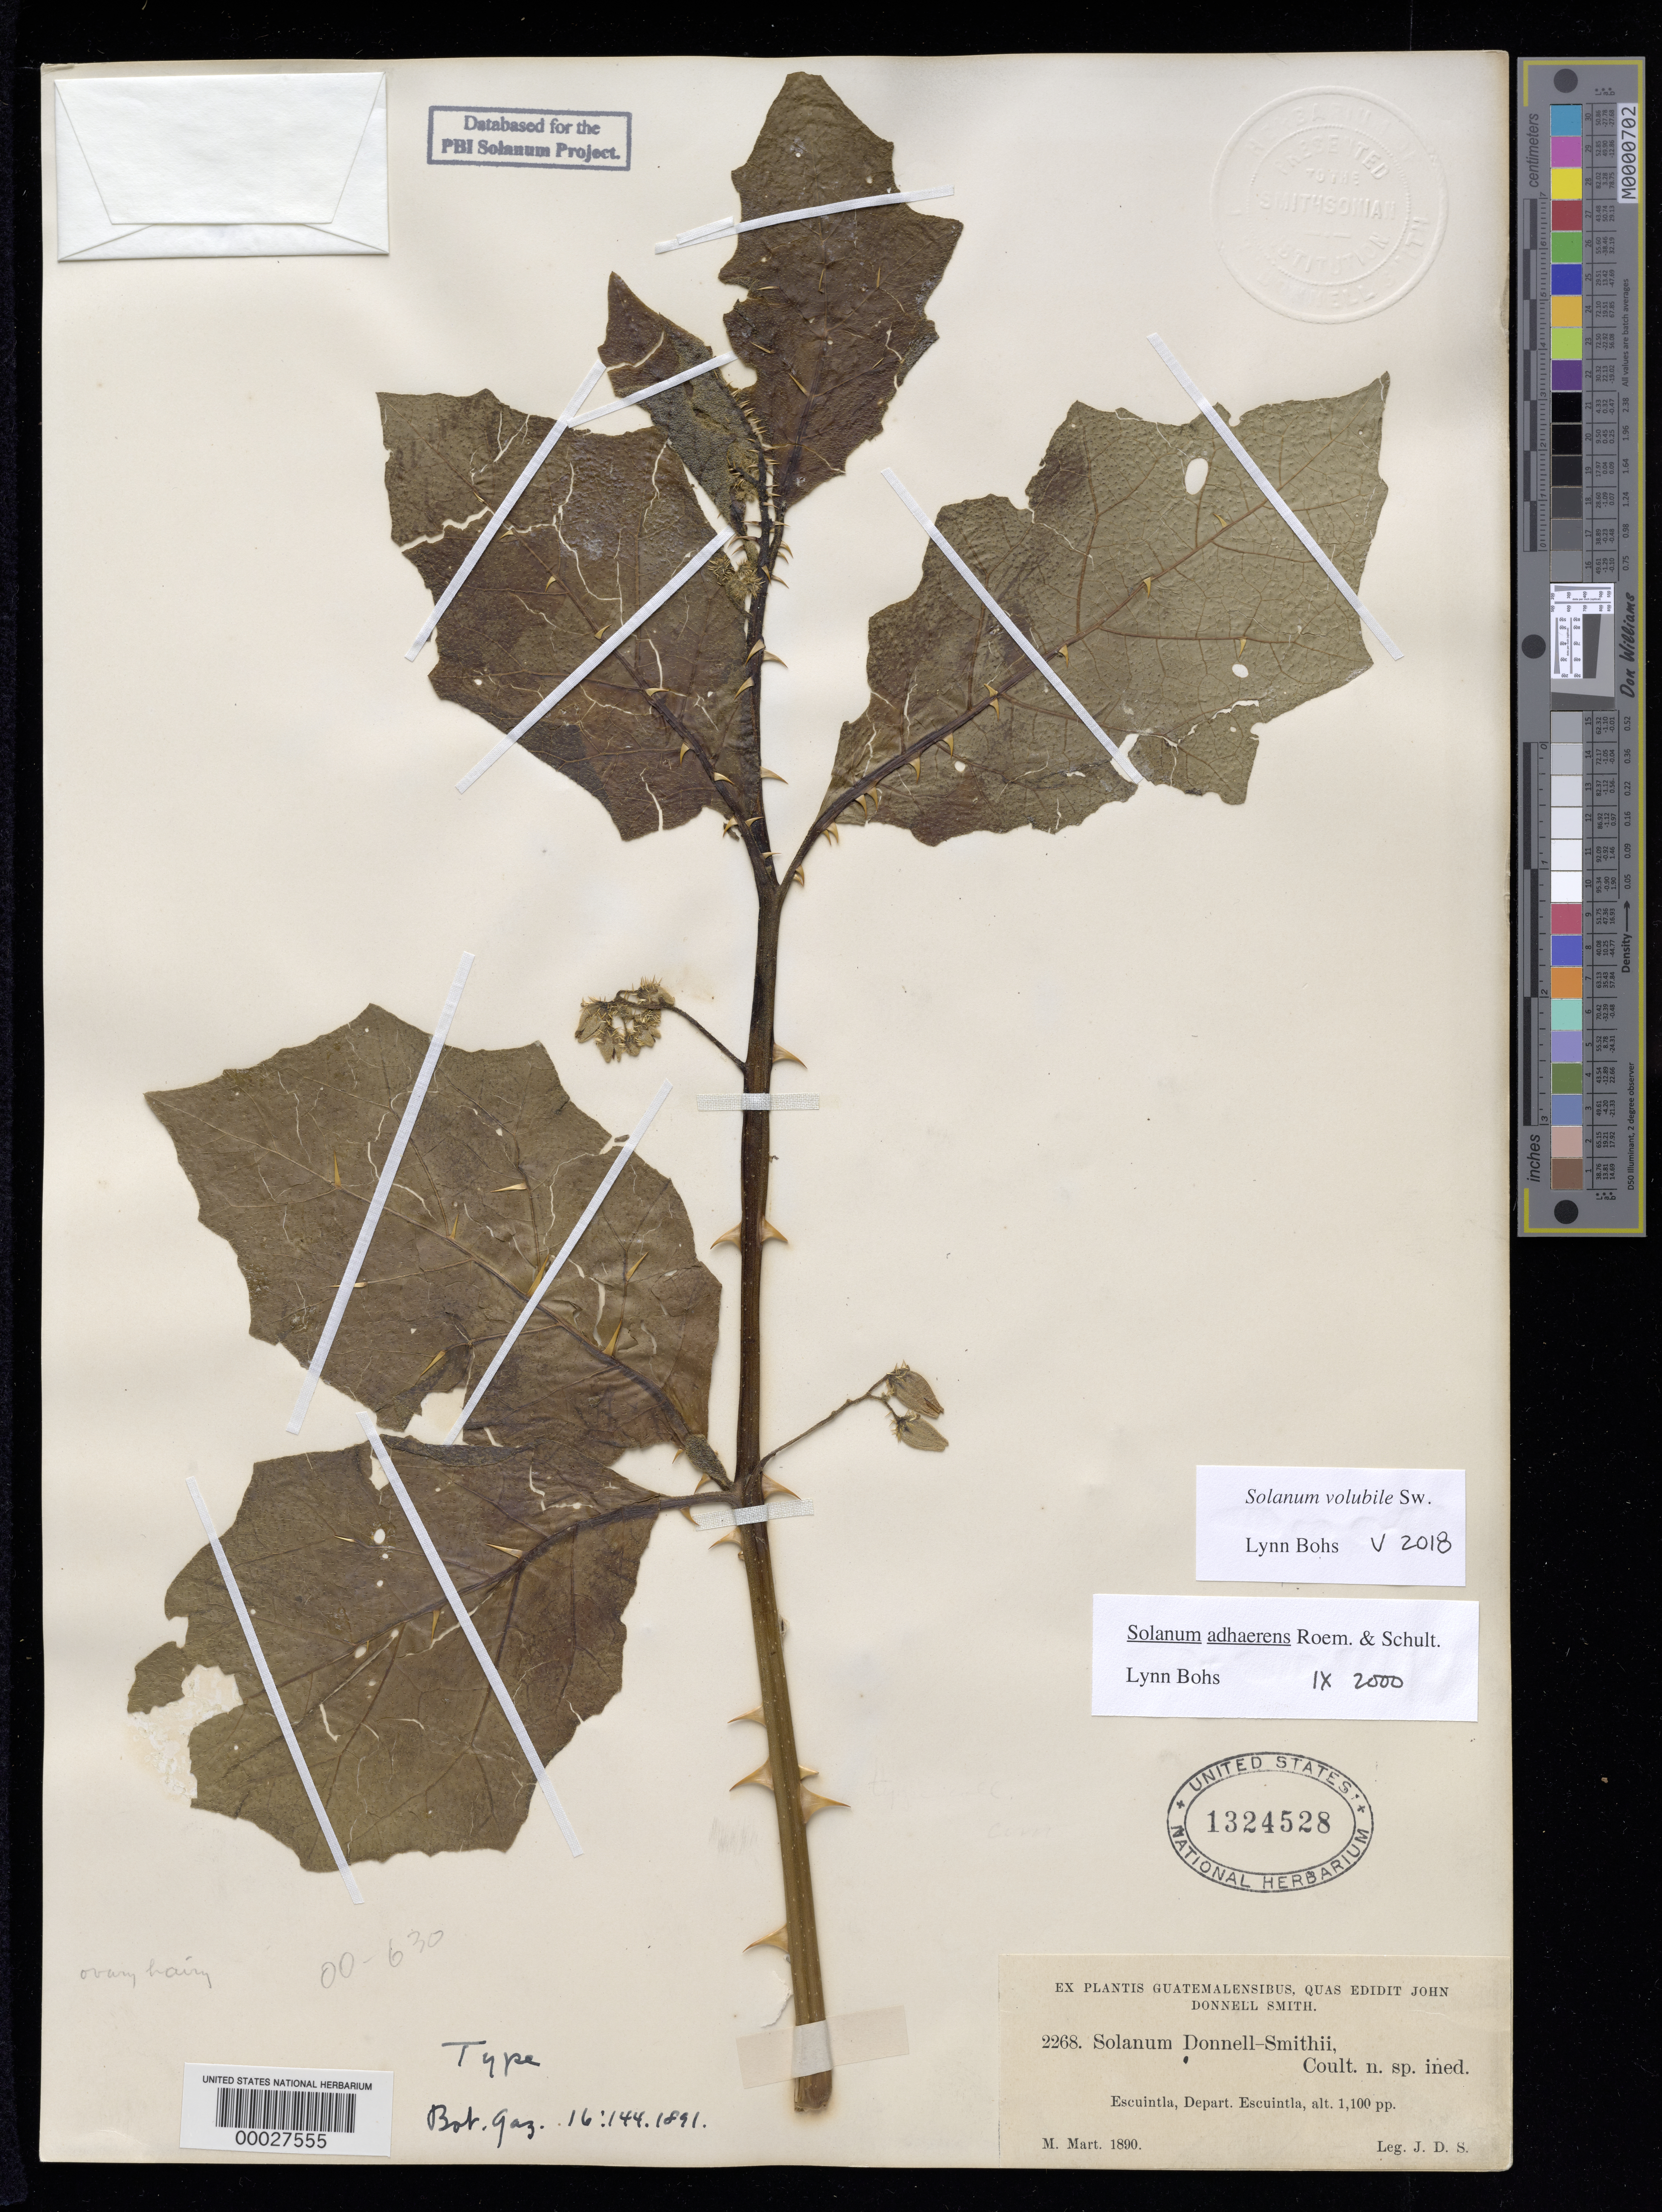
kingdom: Plantae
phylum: Tracheophyta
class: Magnoliopsida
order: Solanales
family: Solanaceae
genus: Solanum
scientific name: Solanum donnellsmithii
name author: J.M. Coult.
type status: Syntype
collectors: J. Donnell Smith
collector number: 2268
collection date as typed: Mar 1890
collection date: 1890-03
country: Guatemala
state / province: Escuintla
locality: Escuintla.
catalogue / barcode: US 1324528